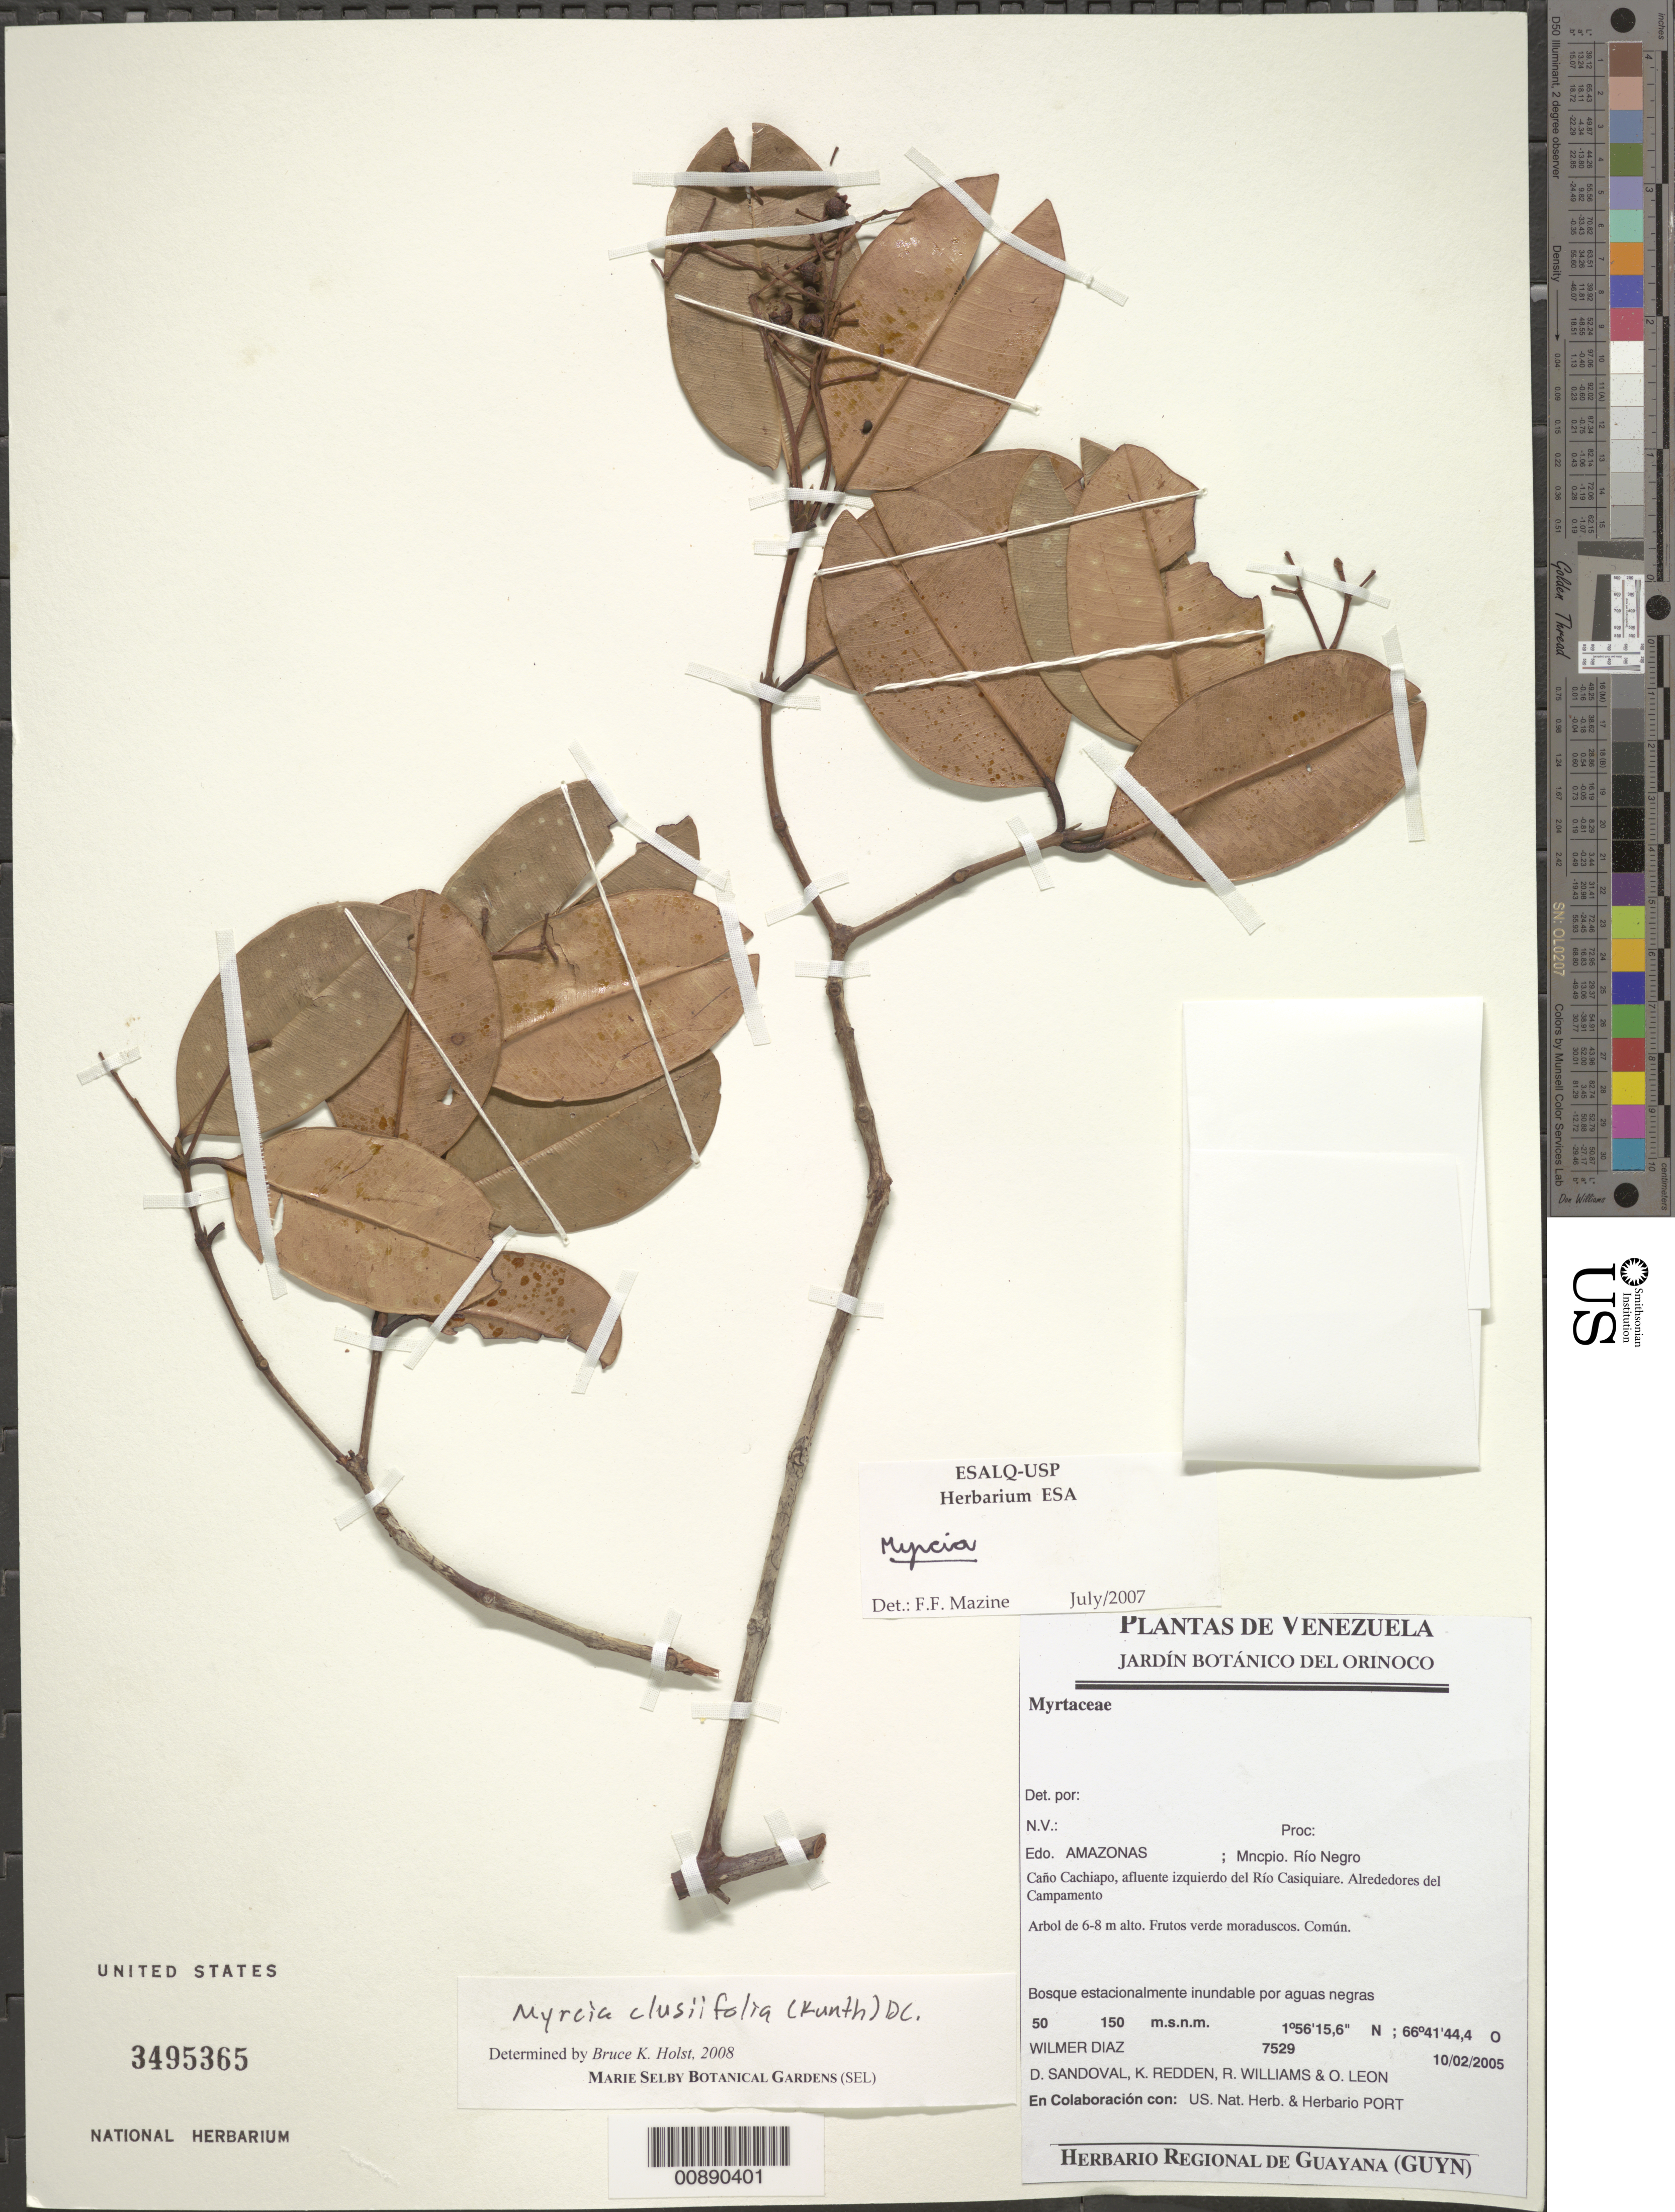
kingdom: Plantae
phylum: Tracheophyta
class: Magnoliopsida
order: Myrtales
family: Myrtaceae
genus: Myrcia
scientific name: Myrcia clusiifolia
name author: (Kunth) DC.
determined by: Holst, Bruce K.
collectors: W. Díaz P., D. Sandoval, K. M. Redden, R. Williams & O. León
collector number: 7529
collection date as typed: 10-Feb-05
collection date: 2005-02-10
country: Venezuela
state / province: Amazonas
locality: Mun. Río Negro, Caño Cachiapo, afluente del Río Casiquaire, alrededores del Campamento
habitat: Bosque estacionalmente inundable por aguas negras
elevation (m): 50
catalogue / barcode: US 3495365